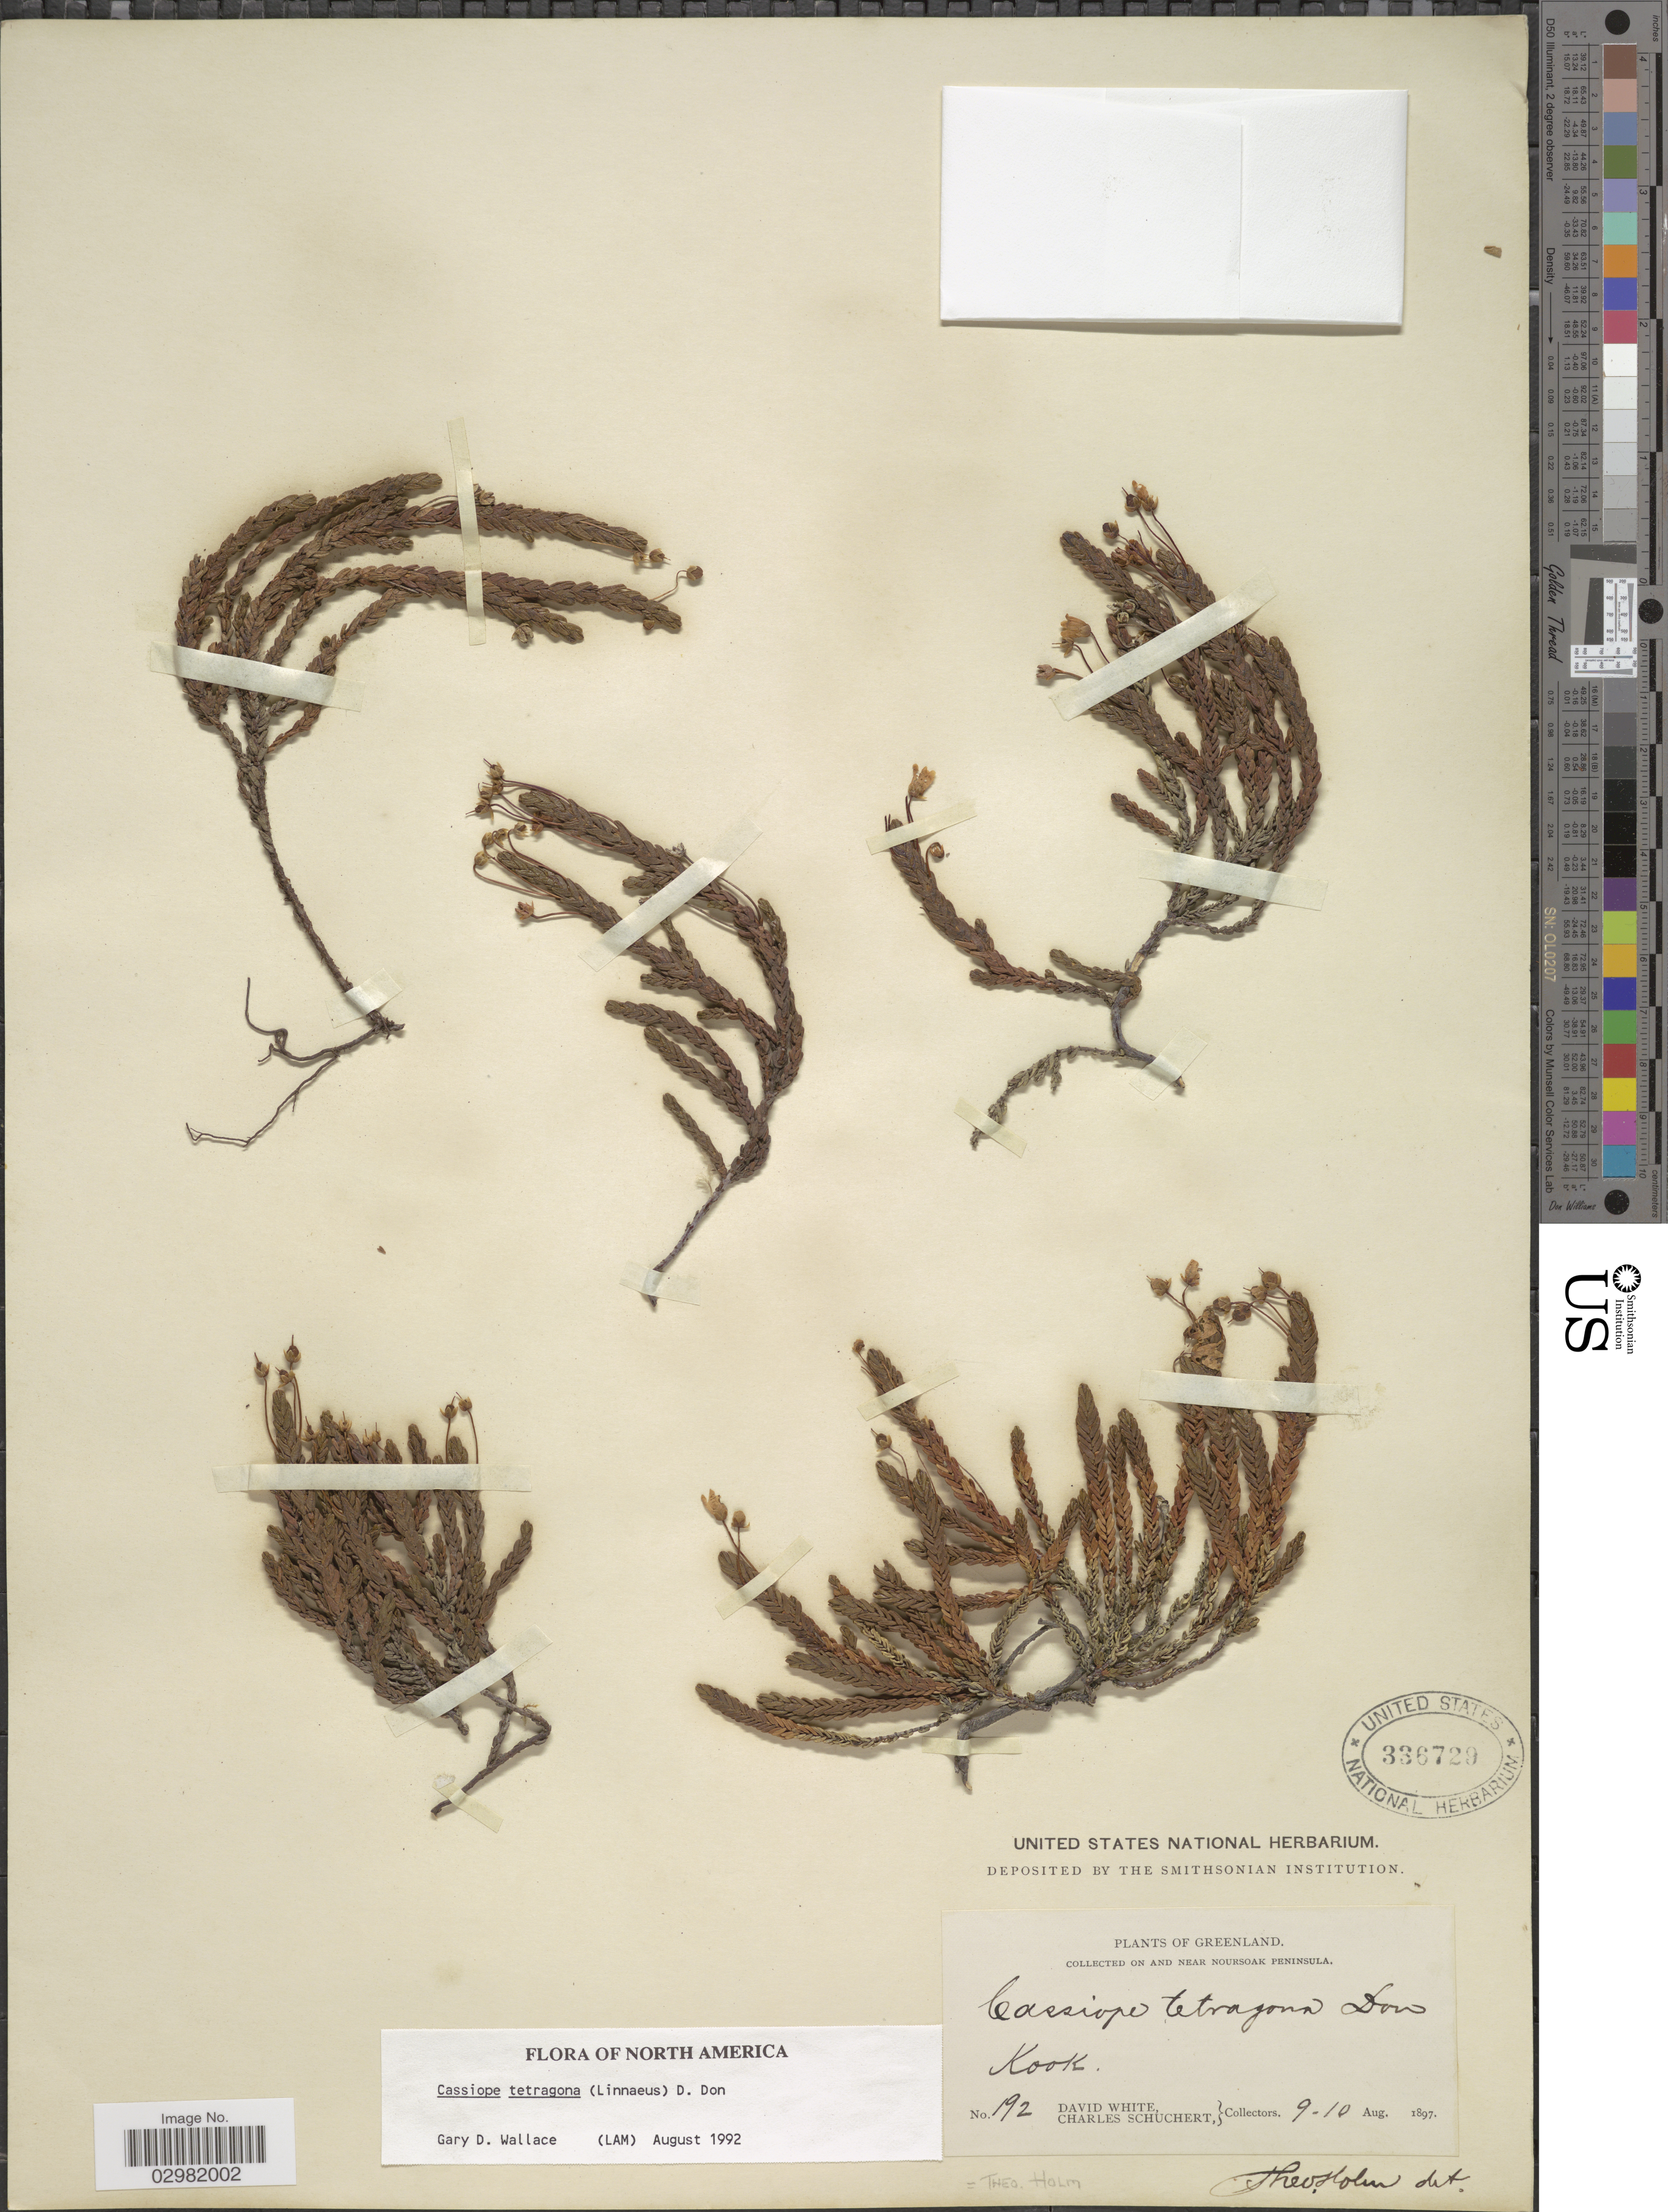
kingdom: Plantae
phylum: Tracheophyta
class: Magnoliopsida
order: Ericales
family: Ericaceae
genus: Cassiope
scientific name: Cassiope tetragona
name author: (L.) D. Don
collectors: D. White & C. Schuchert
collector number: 192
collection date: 1897-08-09/1897-08-10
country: Greenland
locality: On and near Noursoak Peninsula, Kook.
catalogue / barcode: US 336729